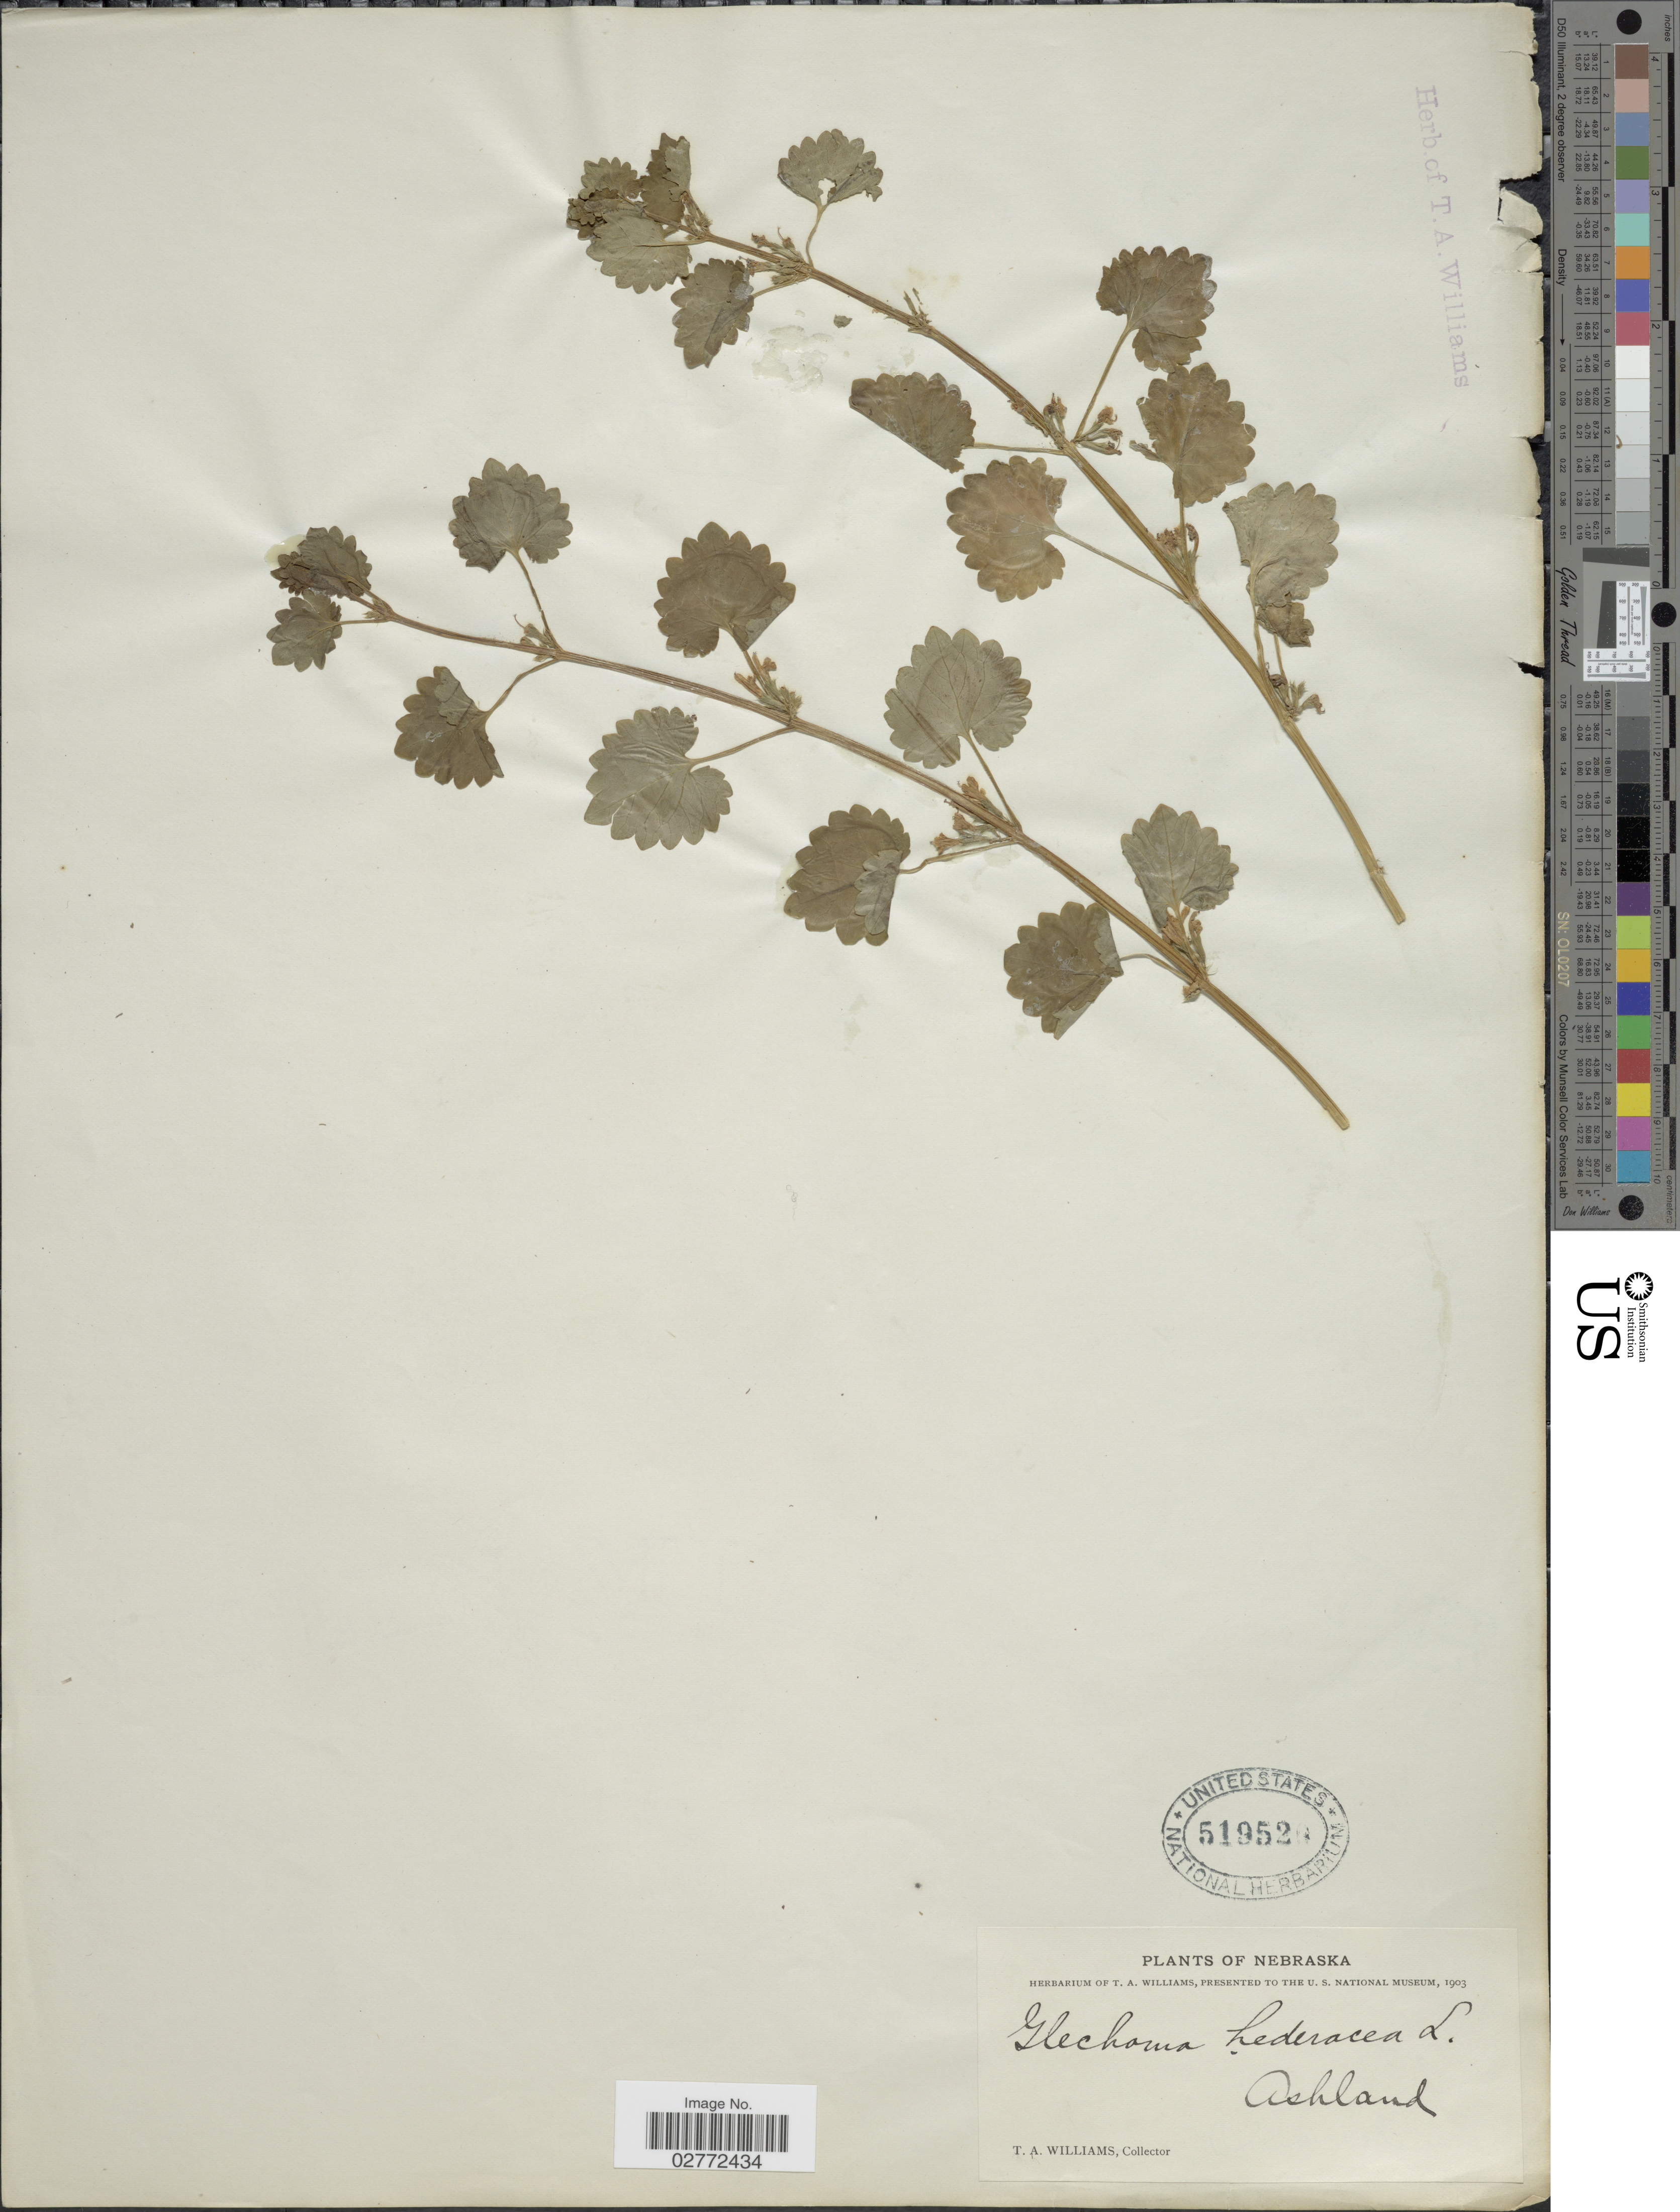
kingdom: Plantae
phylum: Tracheophyta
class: Magnoliopsida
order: Lamiales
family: Lamiaceae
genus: Glechoma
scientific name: Glechoma hederacea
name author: L.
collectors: T. A. Williams (herbarium)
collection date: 1903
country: United States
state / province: Nebraska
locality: Ashland.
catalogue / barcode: US 519520